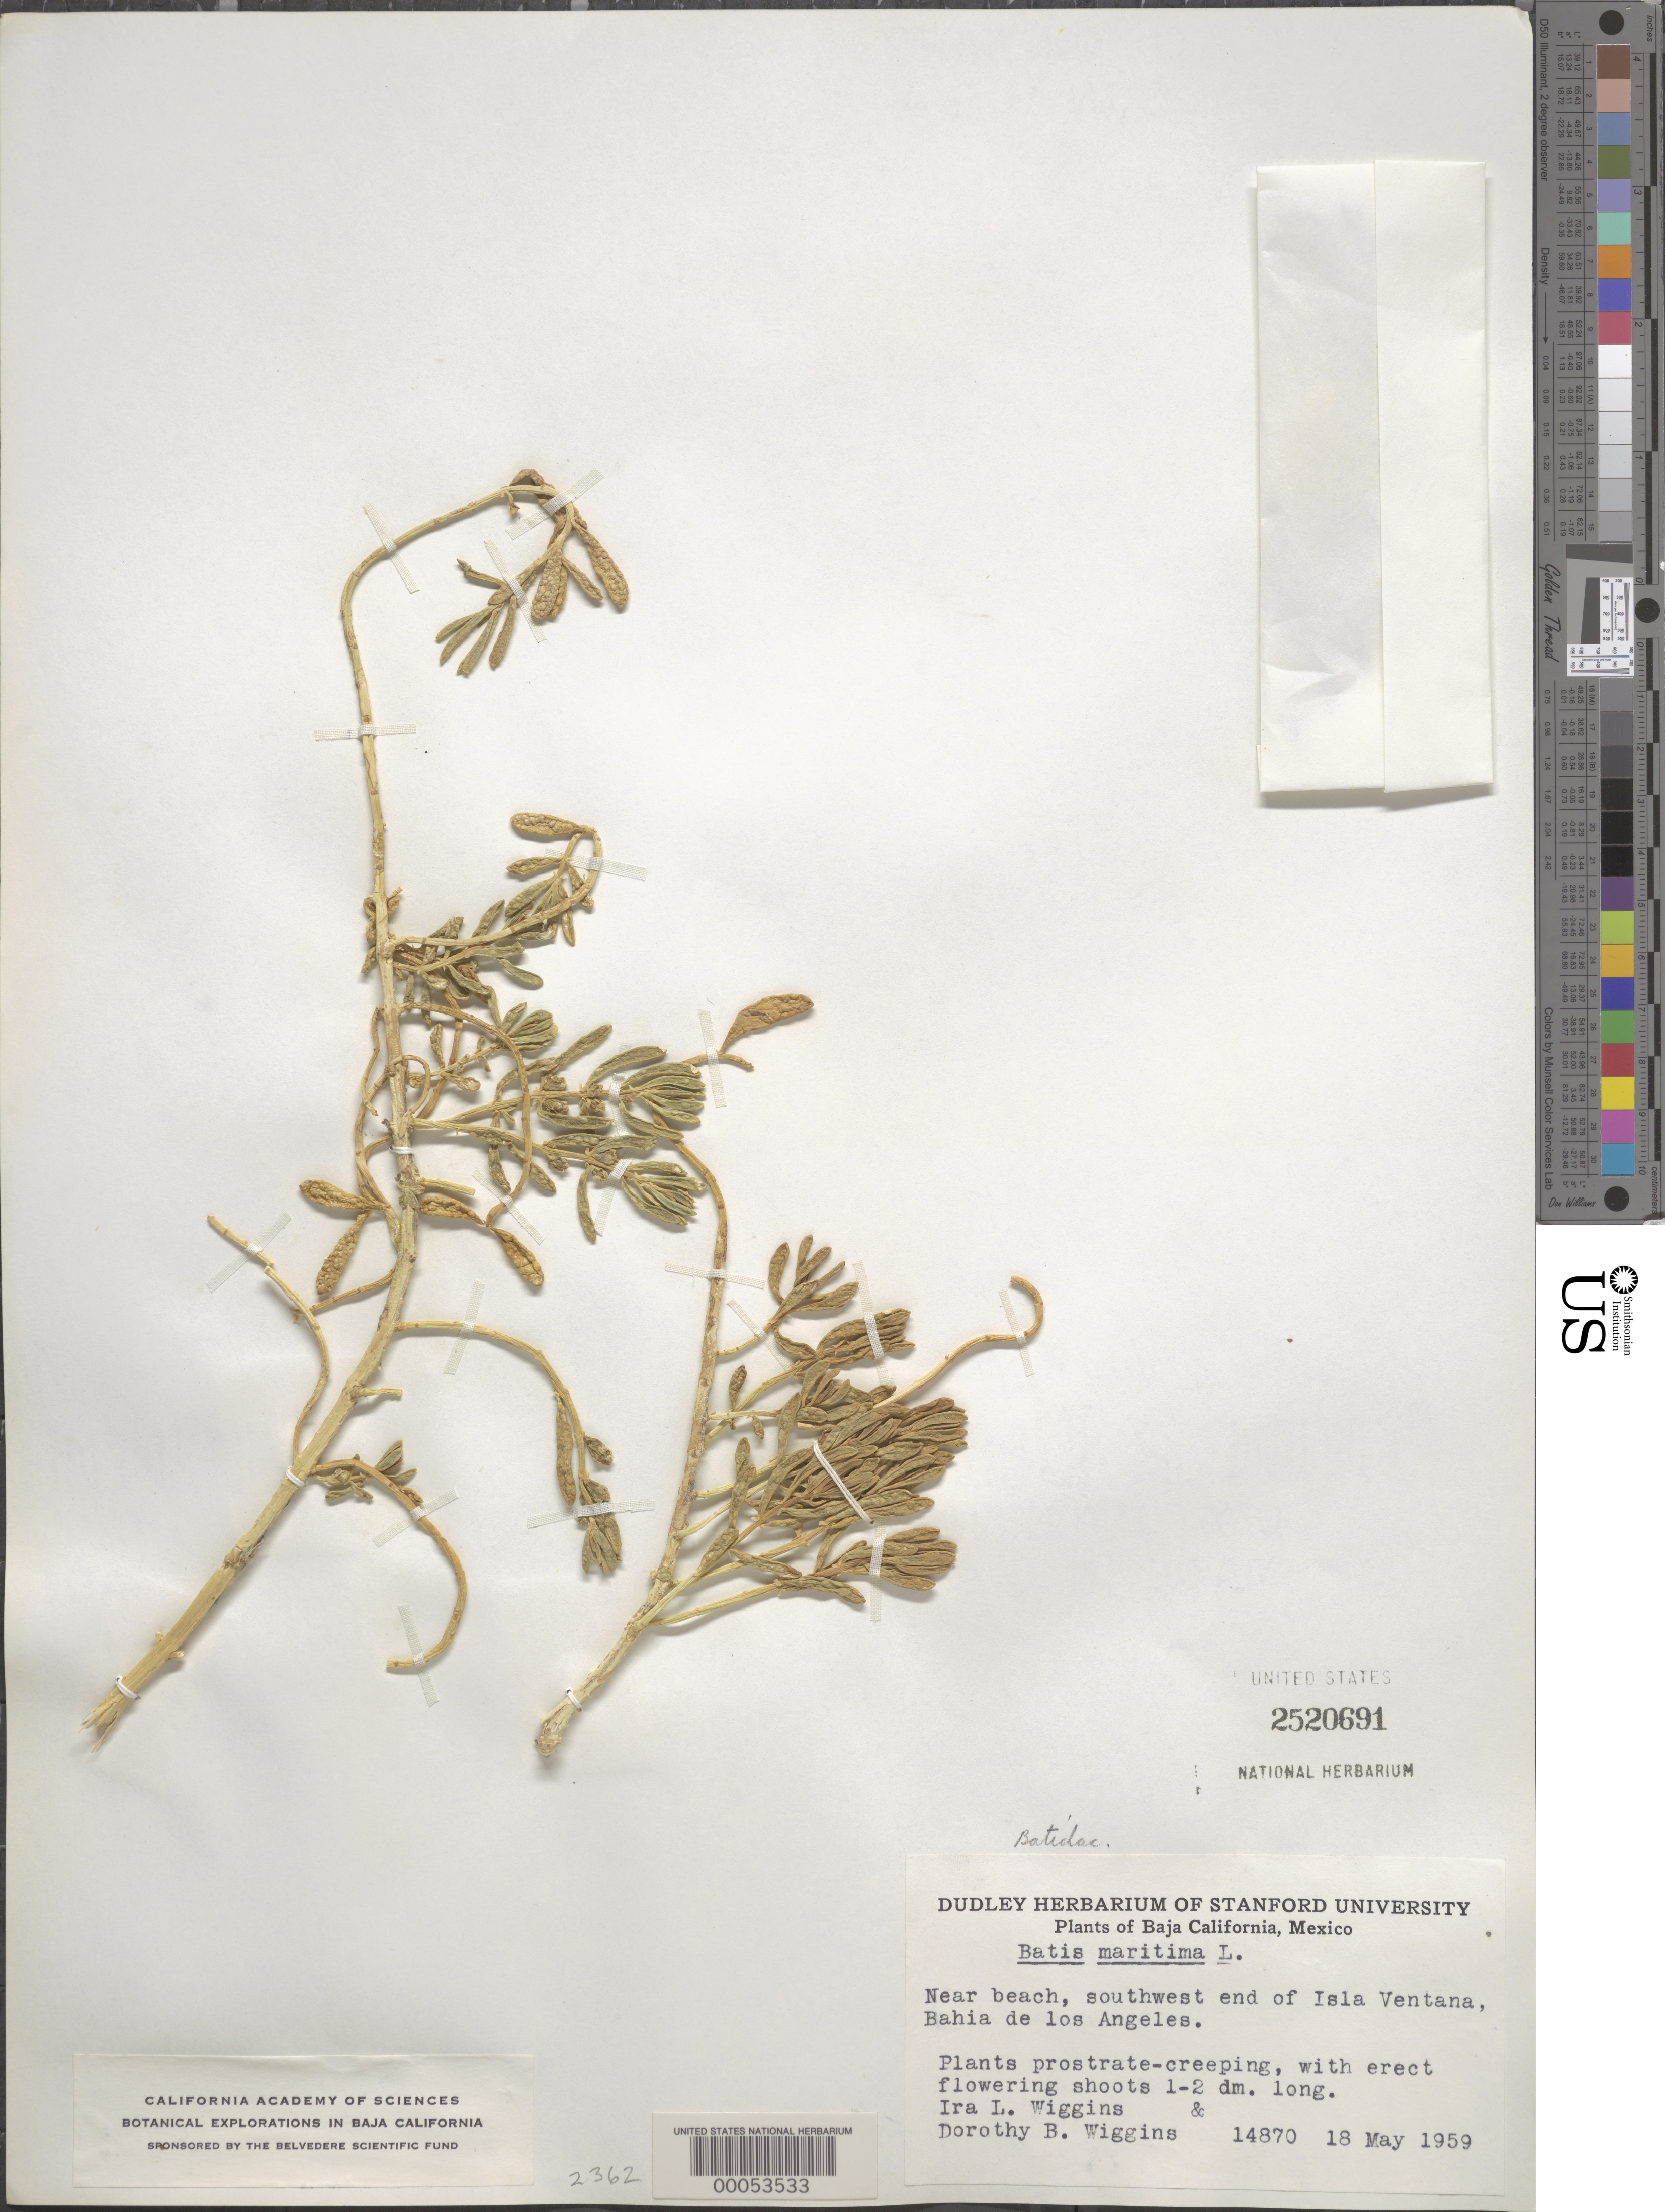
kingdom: Plantae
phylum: Tracheophyta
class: Magnoliopsida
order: Brassicales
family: Bataceae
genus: Batis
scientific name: Batis maritima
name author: L.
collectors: D. B. Wiggins & I. L. Wiggins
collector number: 14870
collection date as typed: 18 May 1959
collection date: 1959-05-18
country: Mexico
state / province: Baja California Norte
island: Ventana Island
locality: Near beach, SW end of Isla Ventana, Bahia de Los Angeles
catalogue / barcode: US 2520691